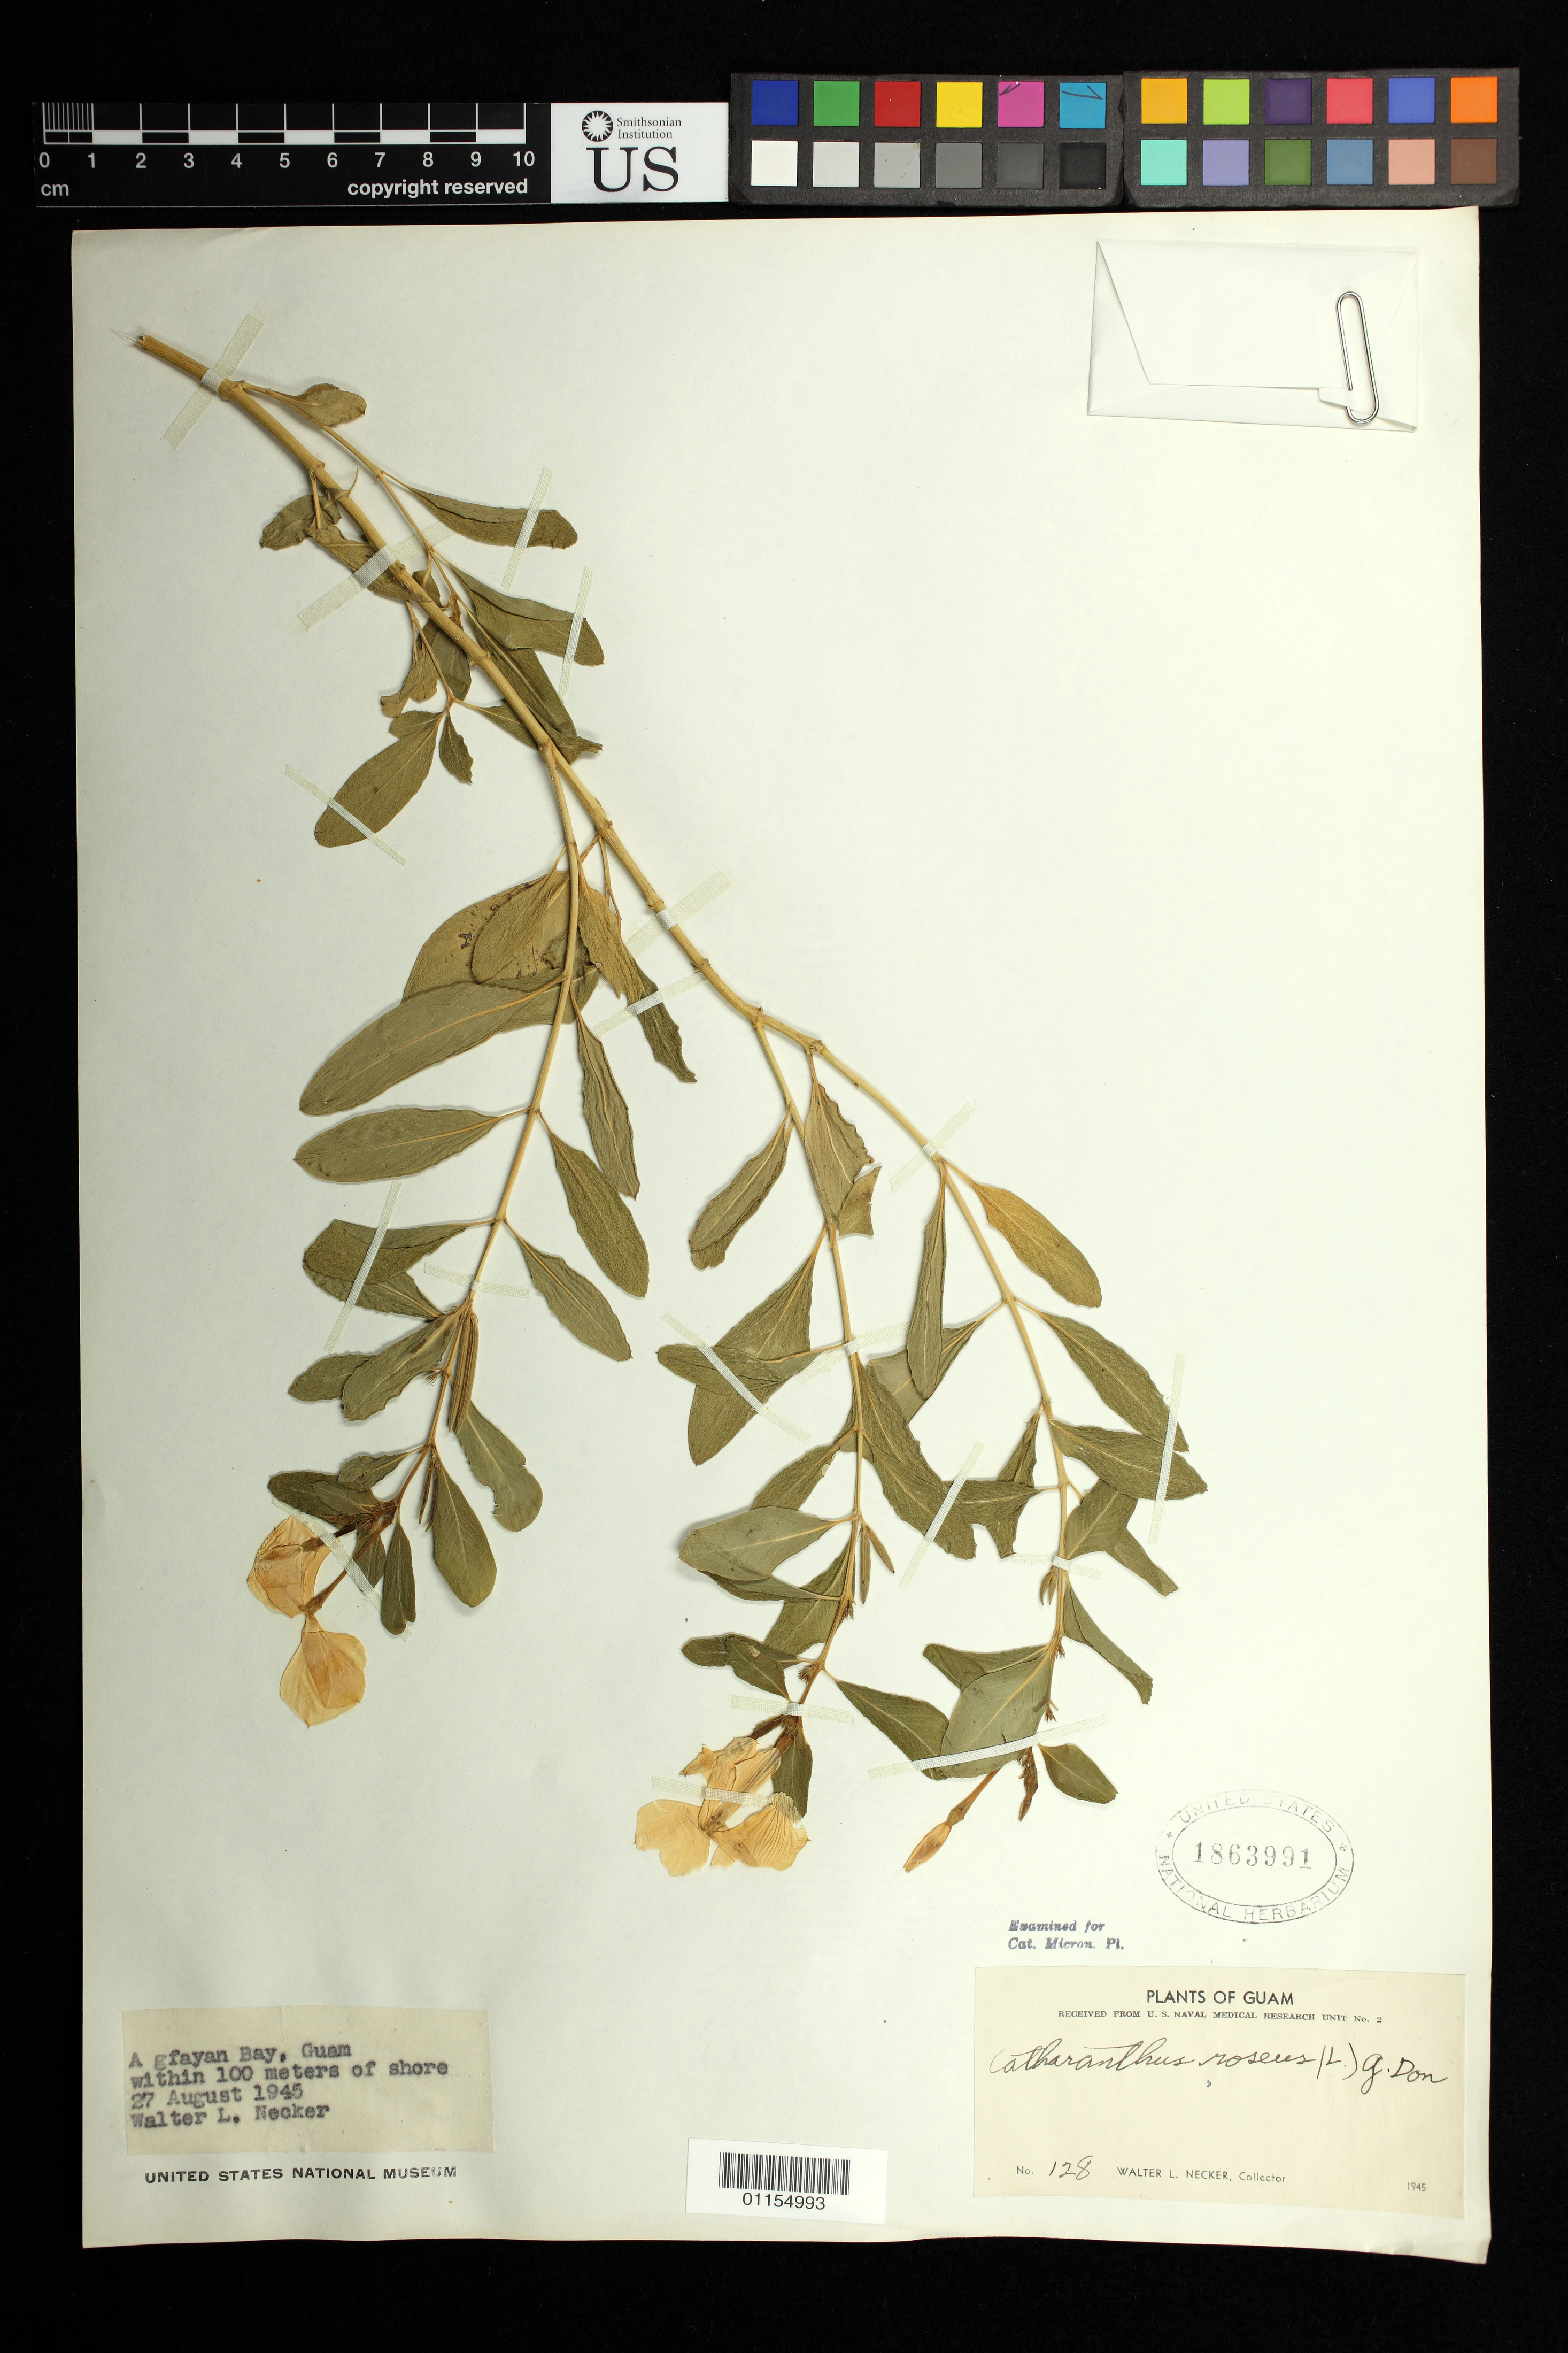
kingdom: Plantae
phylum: Tracheophyta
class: Magnoliopsida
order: Gentianales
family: Apocynaceae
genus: Catharanthus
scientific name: Catharanthus roseus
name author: (L.) G. Don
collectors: W. L. Necker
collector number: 128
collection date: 1945-08-27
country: Guam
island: Guam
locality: Agfayan Bay, Guam. Within 100 meters of shores.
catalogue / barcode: US 1863991